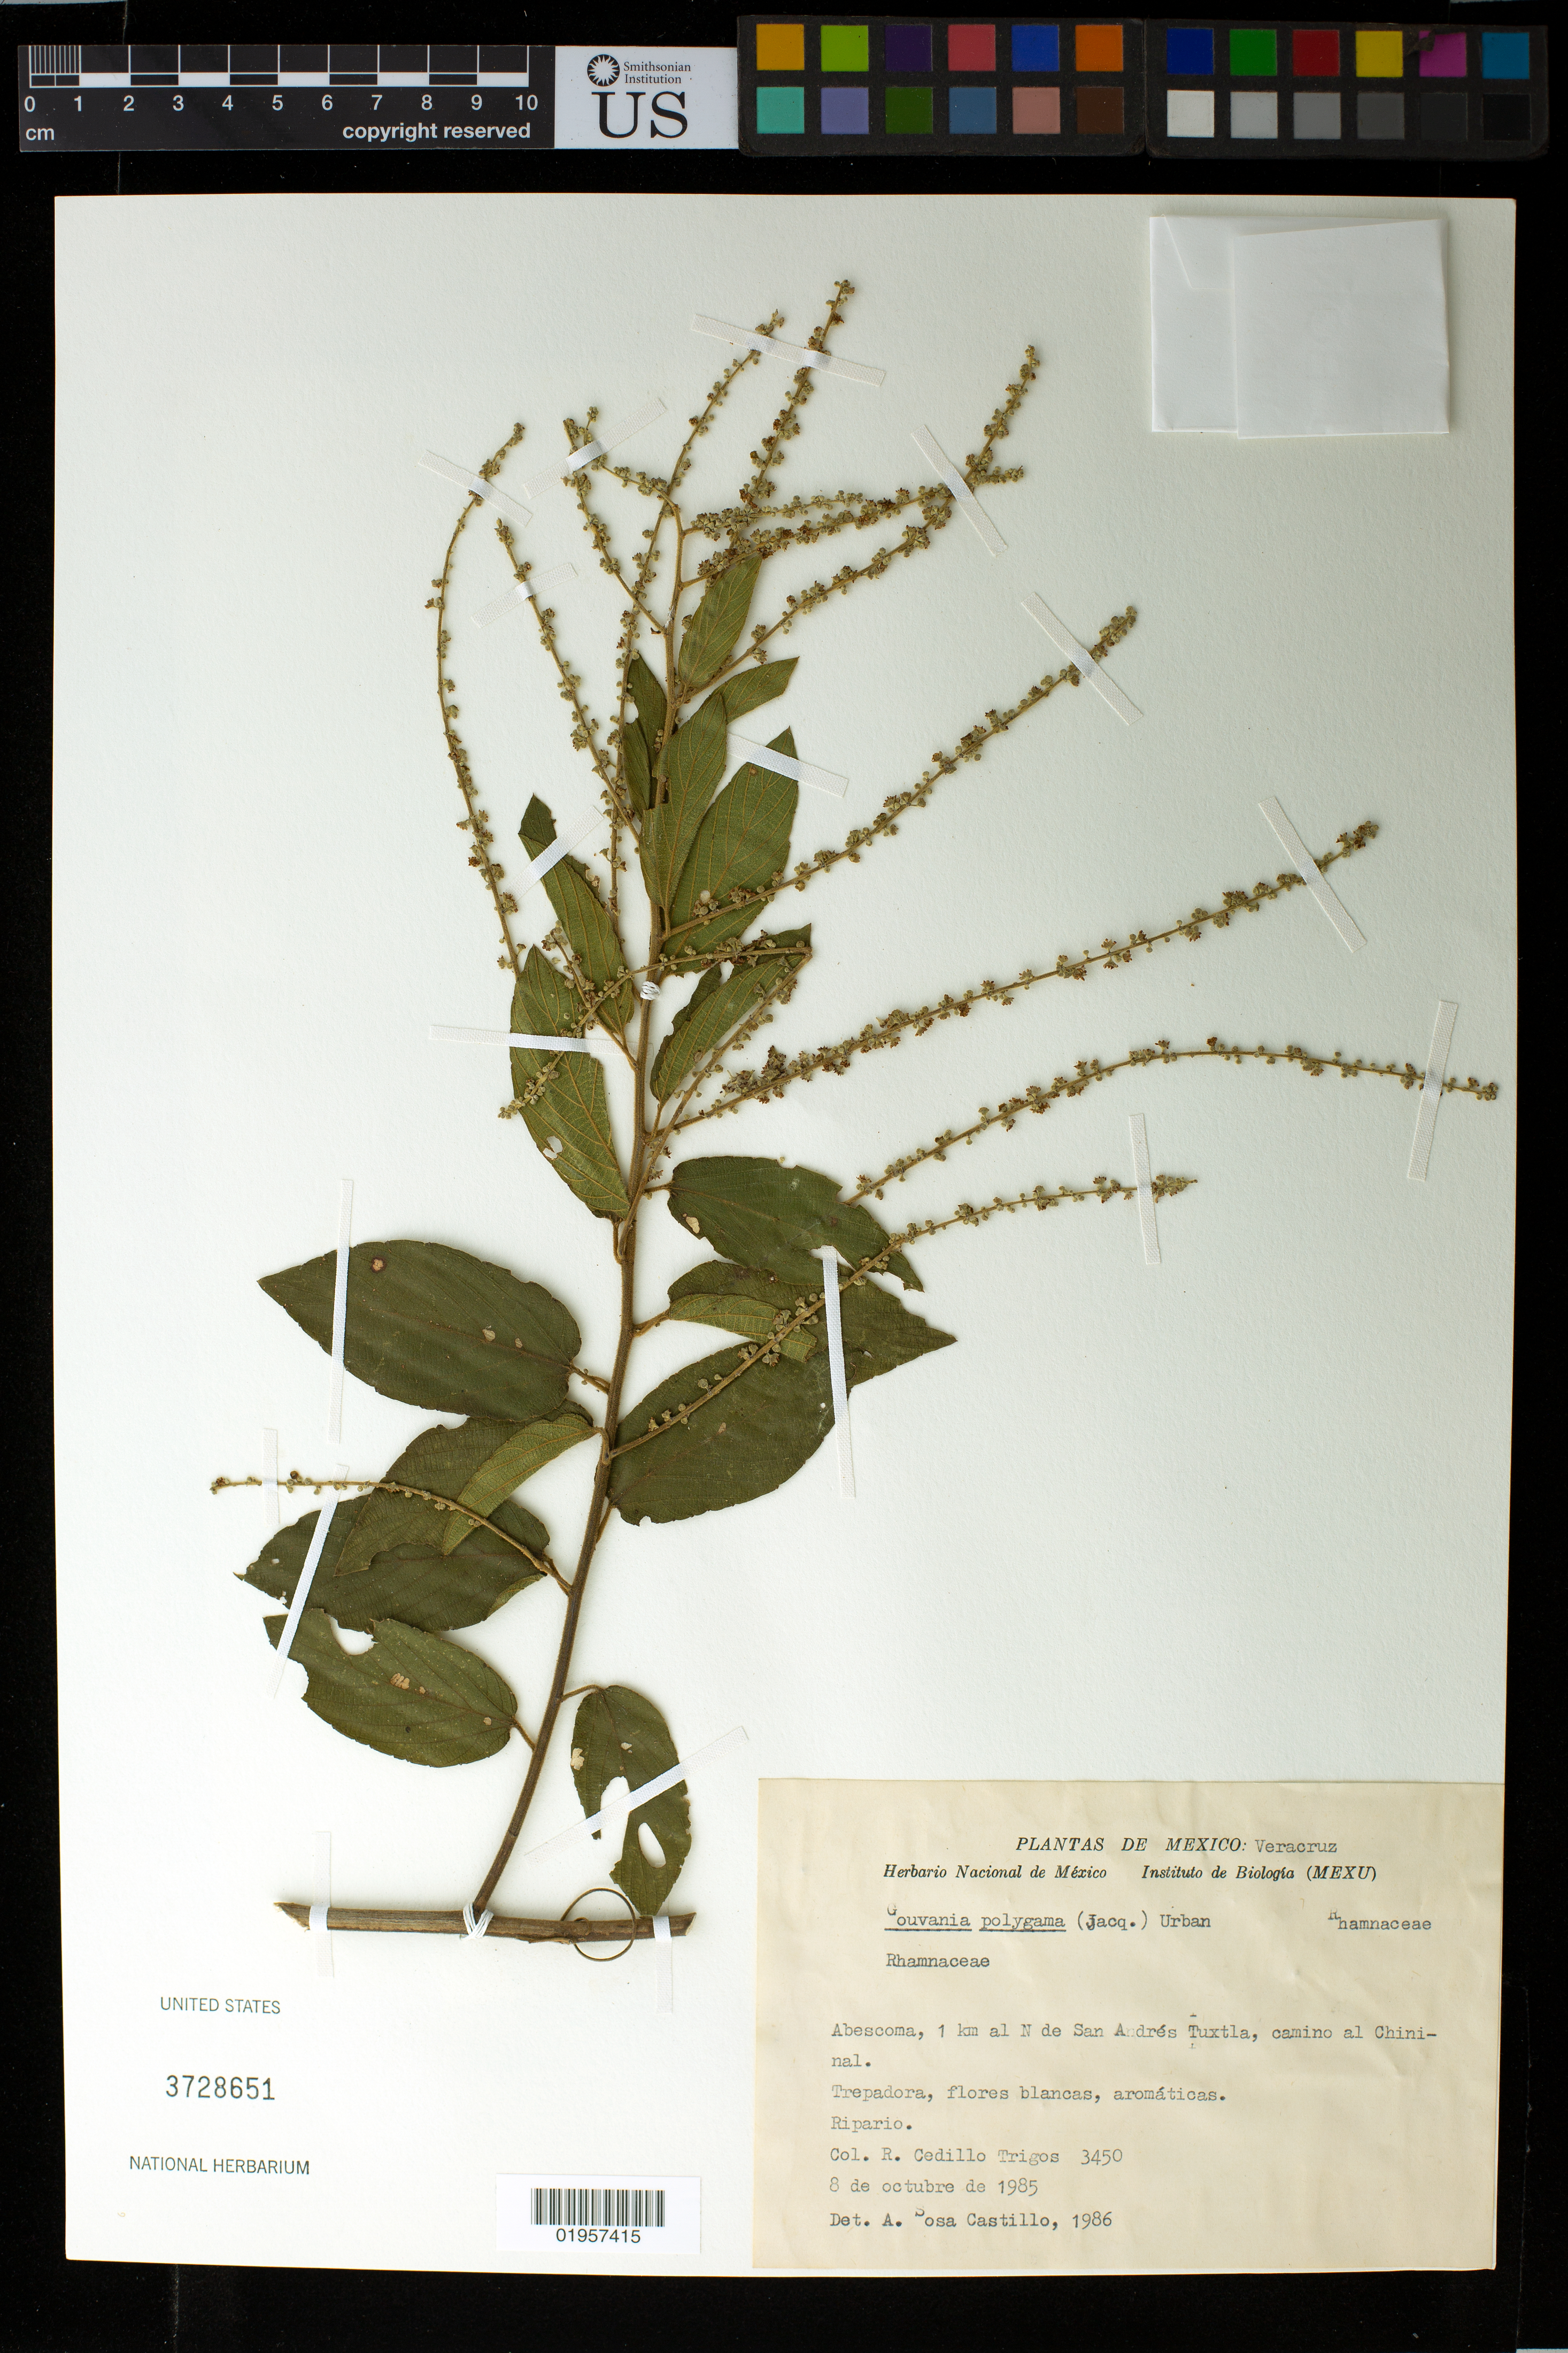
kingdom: Plantae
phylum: Tracheophyta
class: Magnoliopsida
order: Rosales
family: Rhamnaceae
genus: Gouania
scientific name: Gouania polygama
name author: (Jacq.) Urb.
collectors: R. Trigos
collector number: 3450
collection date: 1985-10-08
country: México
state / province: Veracruz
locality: Abescoma, 1 km al N de San Andres Tuxtla, camino al Chininal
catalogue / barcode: US 3728651